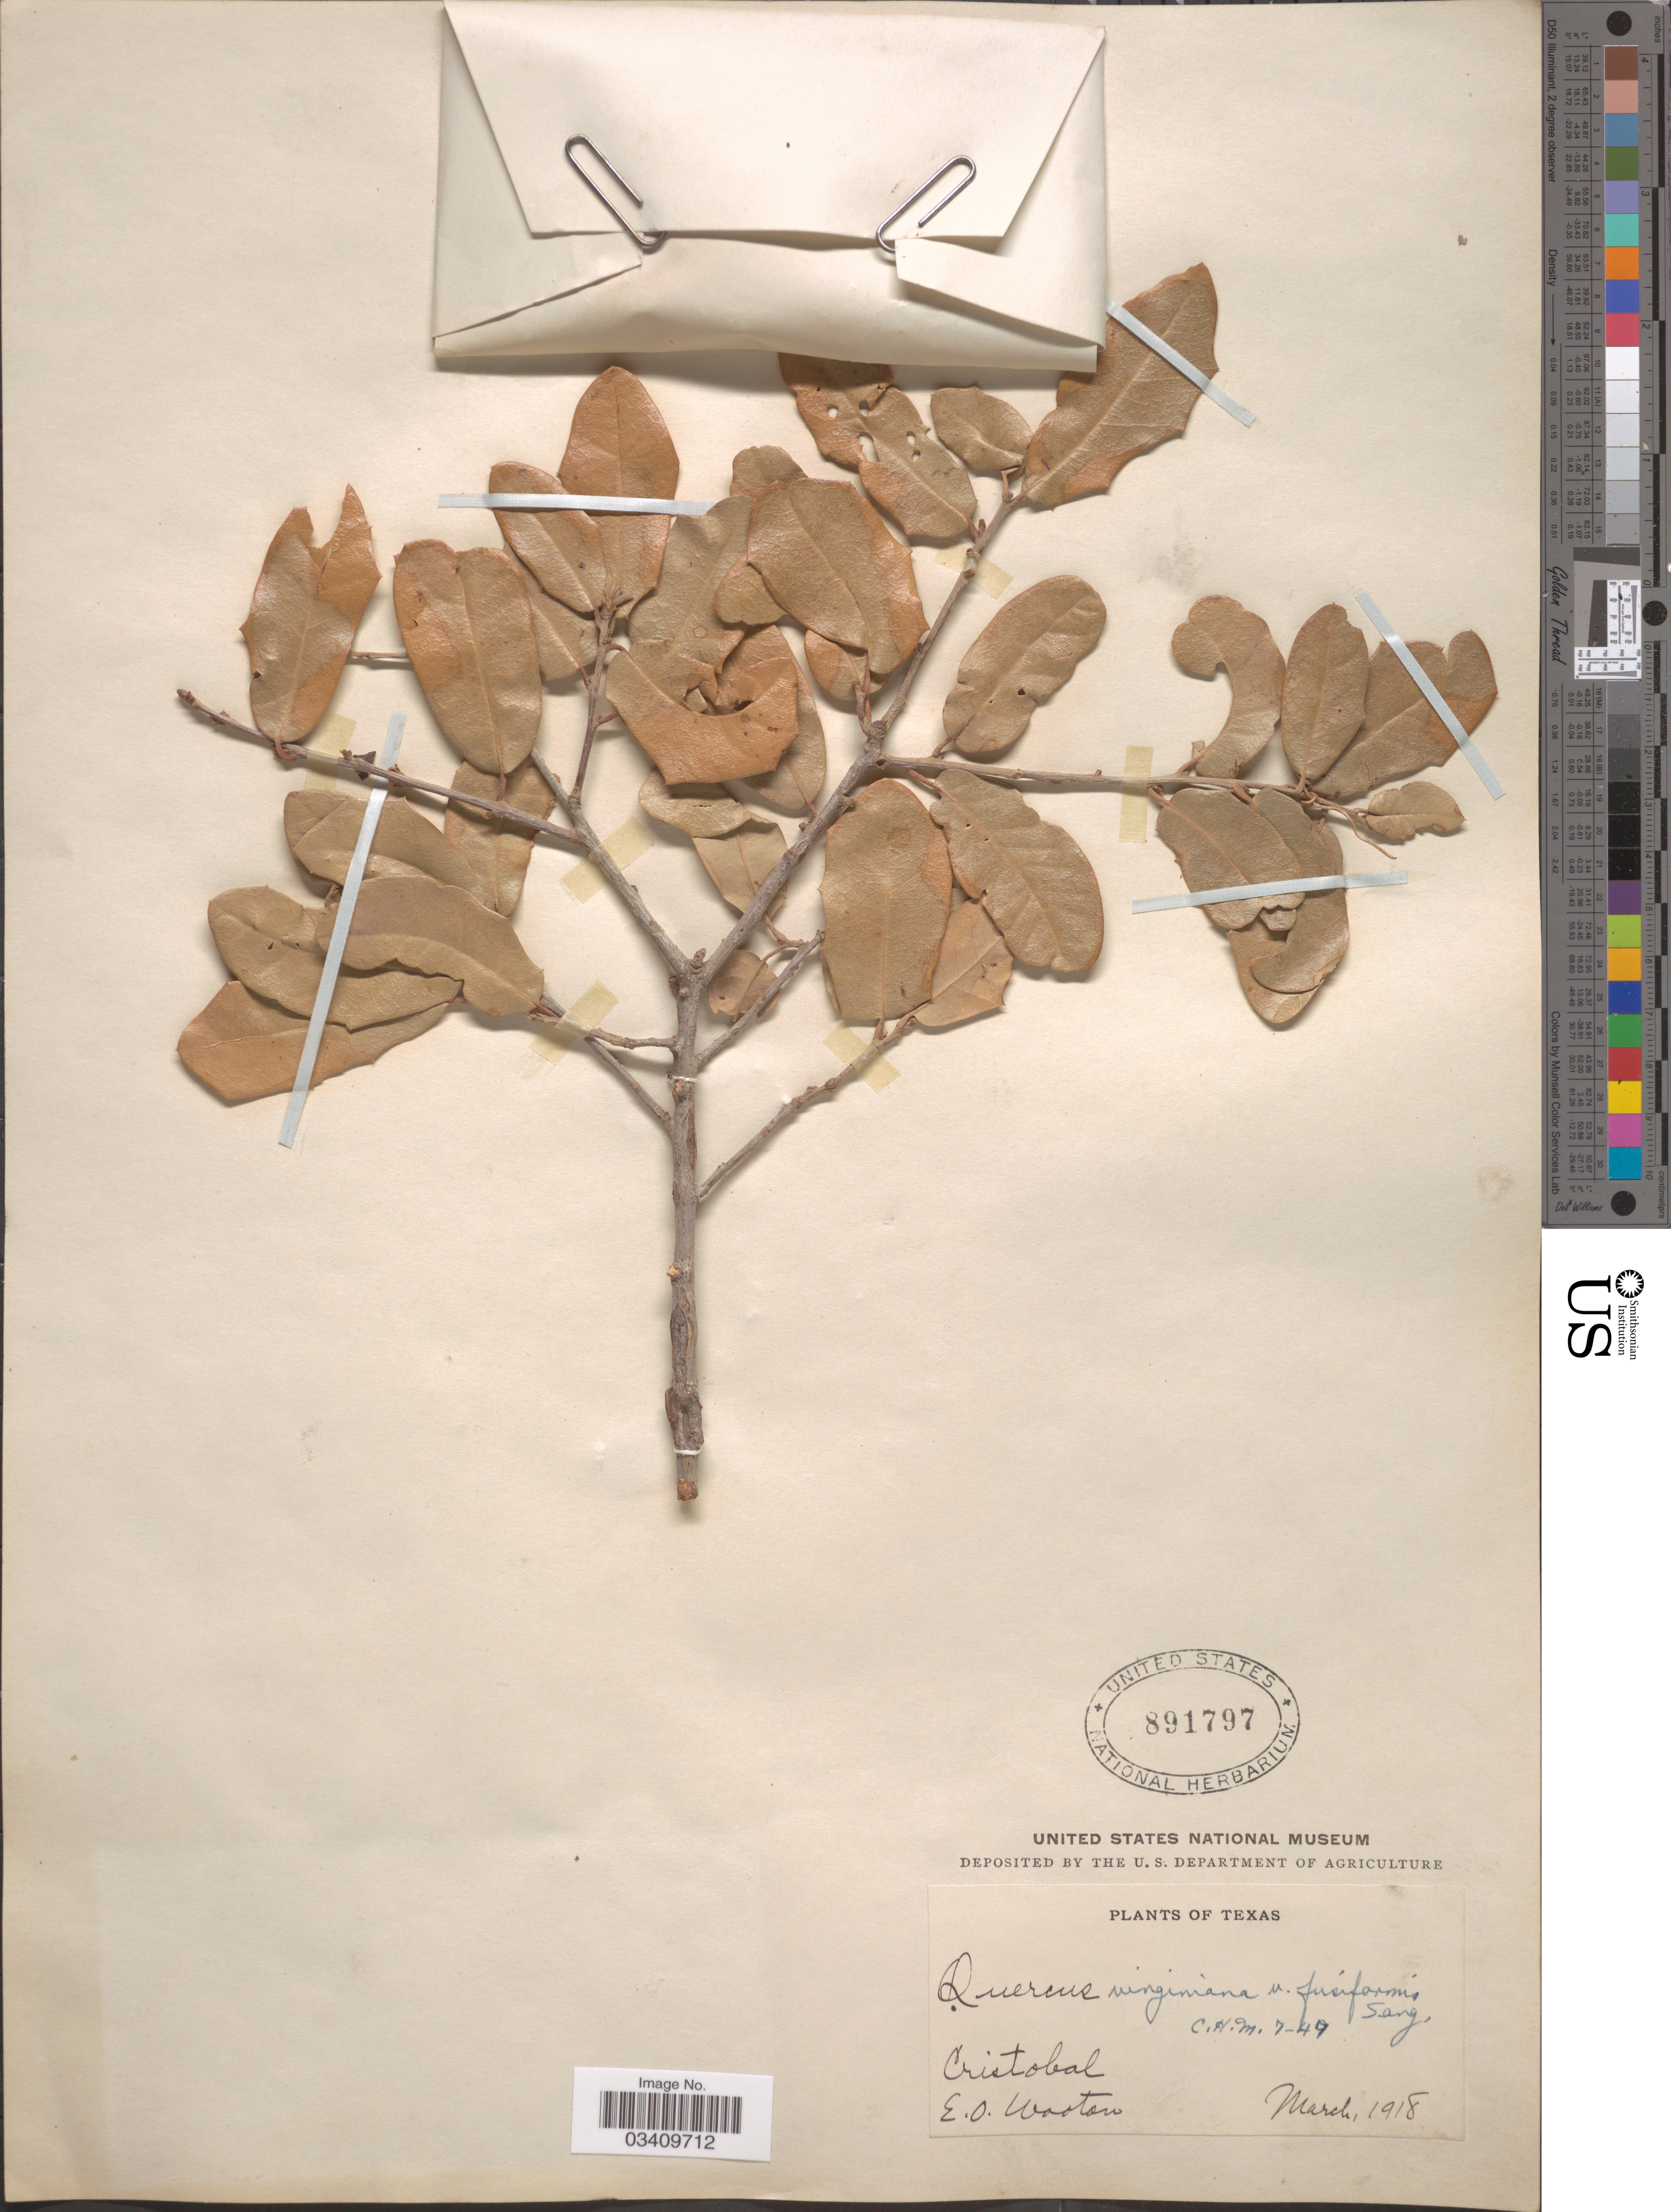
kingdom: Plantae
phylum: Tracheophyta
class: Magnoliopsida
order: Fagales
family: Fagaceae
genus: Quercus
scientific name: Quercus virginiana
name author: Mill.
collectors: E. O. Wooton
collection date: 1918-03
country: United States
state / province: Texas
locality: Cristobal.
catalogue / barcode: US 891797